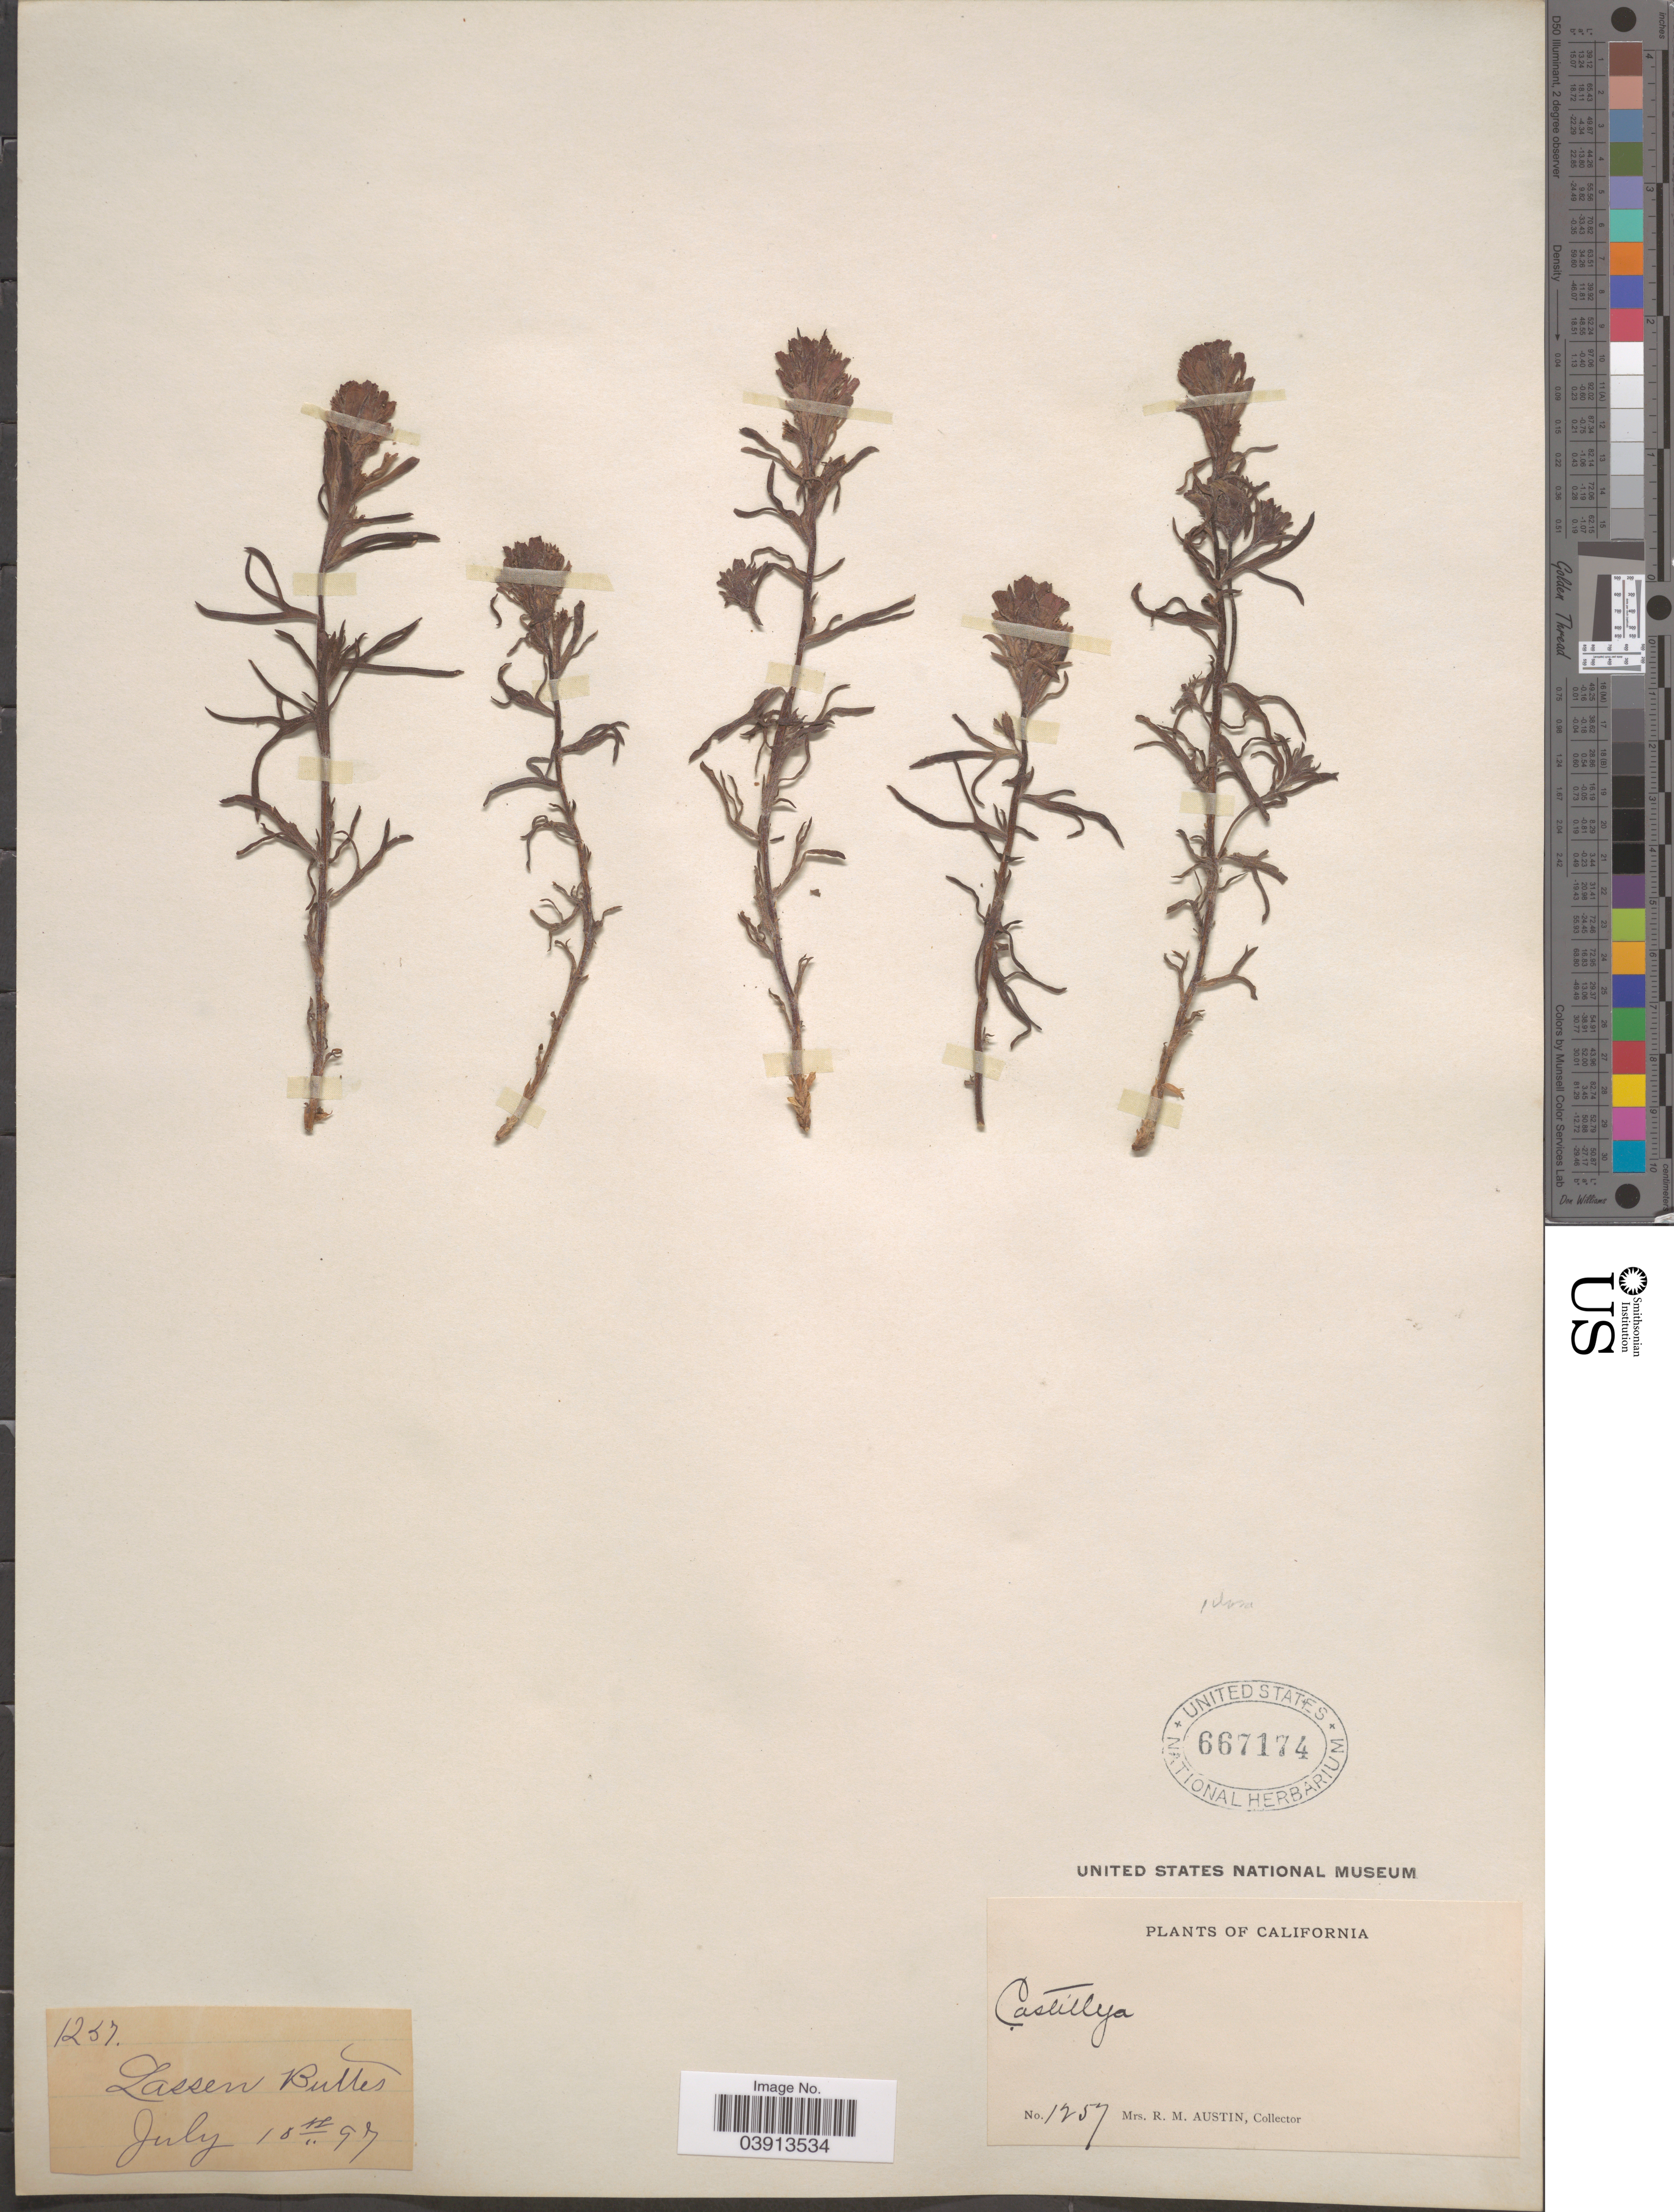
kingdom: Plantae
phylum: Tracheophyta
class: Magnoliopsida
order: Lamiales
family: Orobanchaceae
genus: Castilleja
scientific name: Castilleja pilosa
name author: (S. Watson) Rydb.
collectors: R. Austin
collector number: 1257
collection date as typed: Transcribed d/m/y: 10/7/97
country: United States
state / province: California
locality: Lassen Buttes.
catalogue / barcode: US 667174